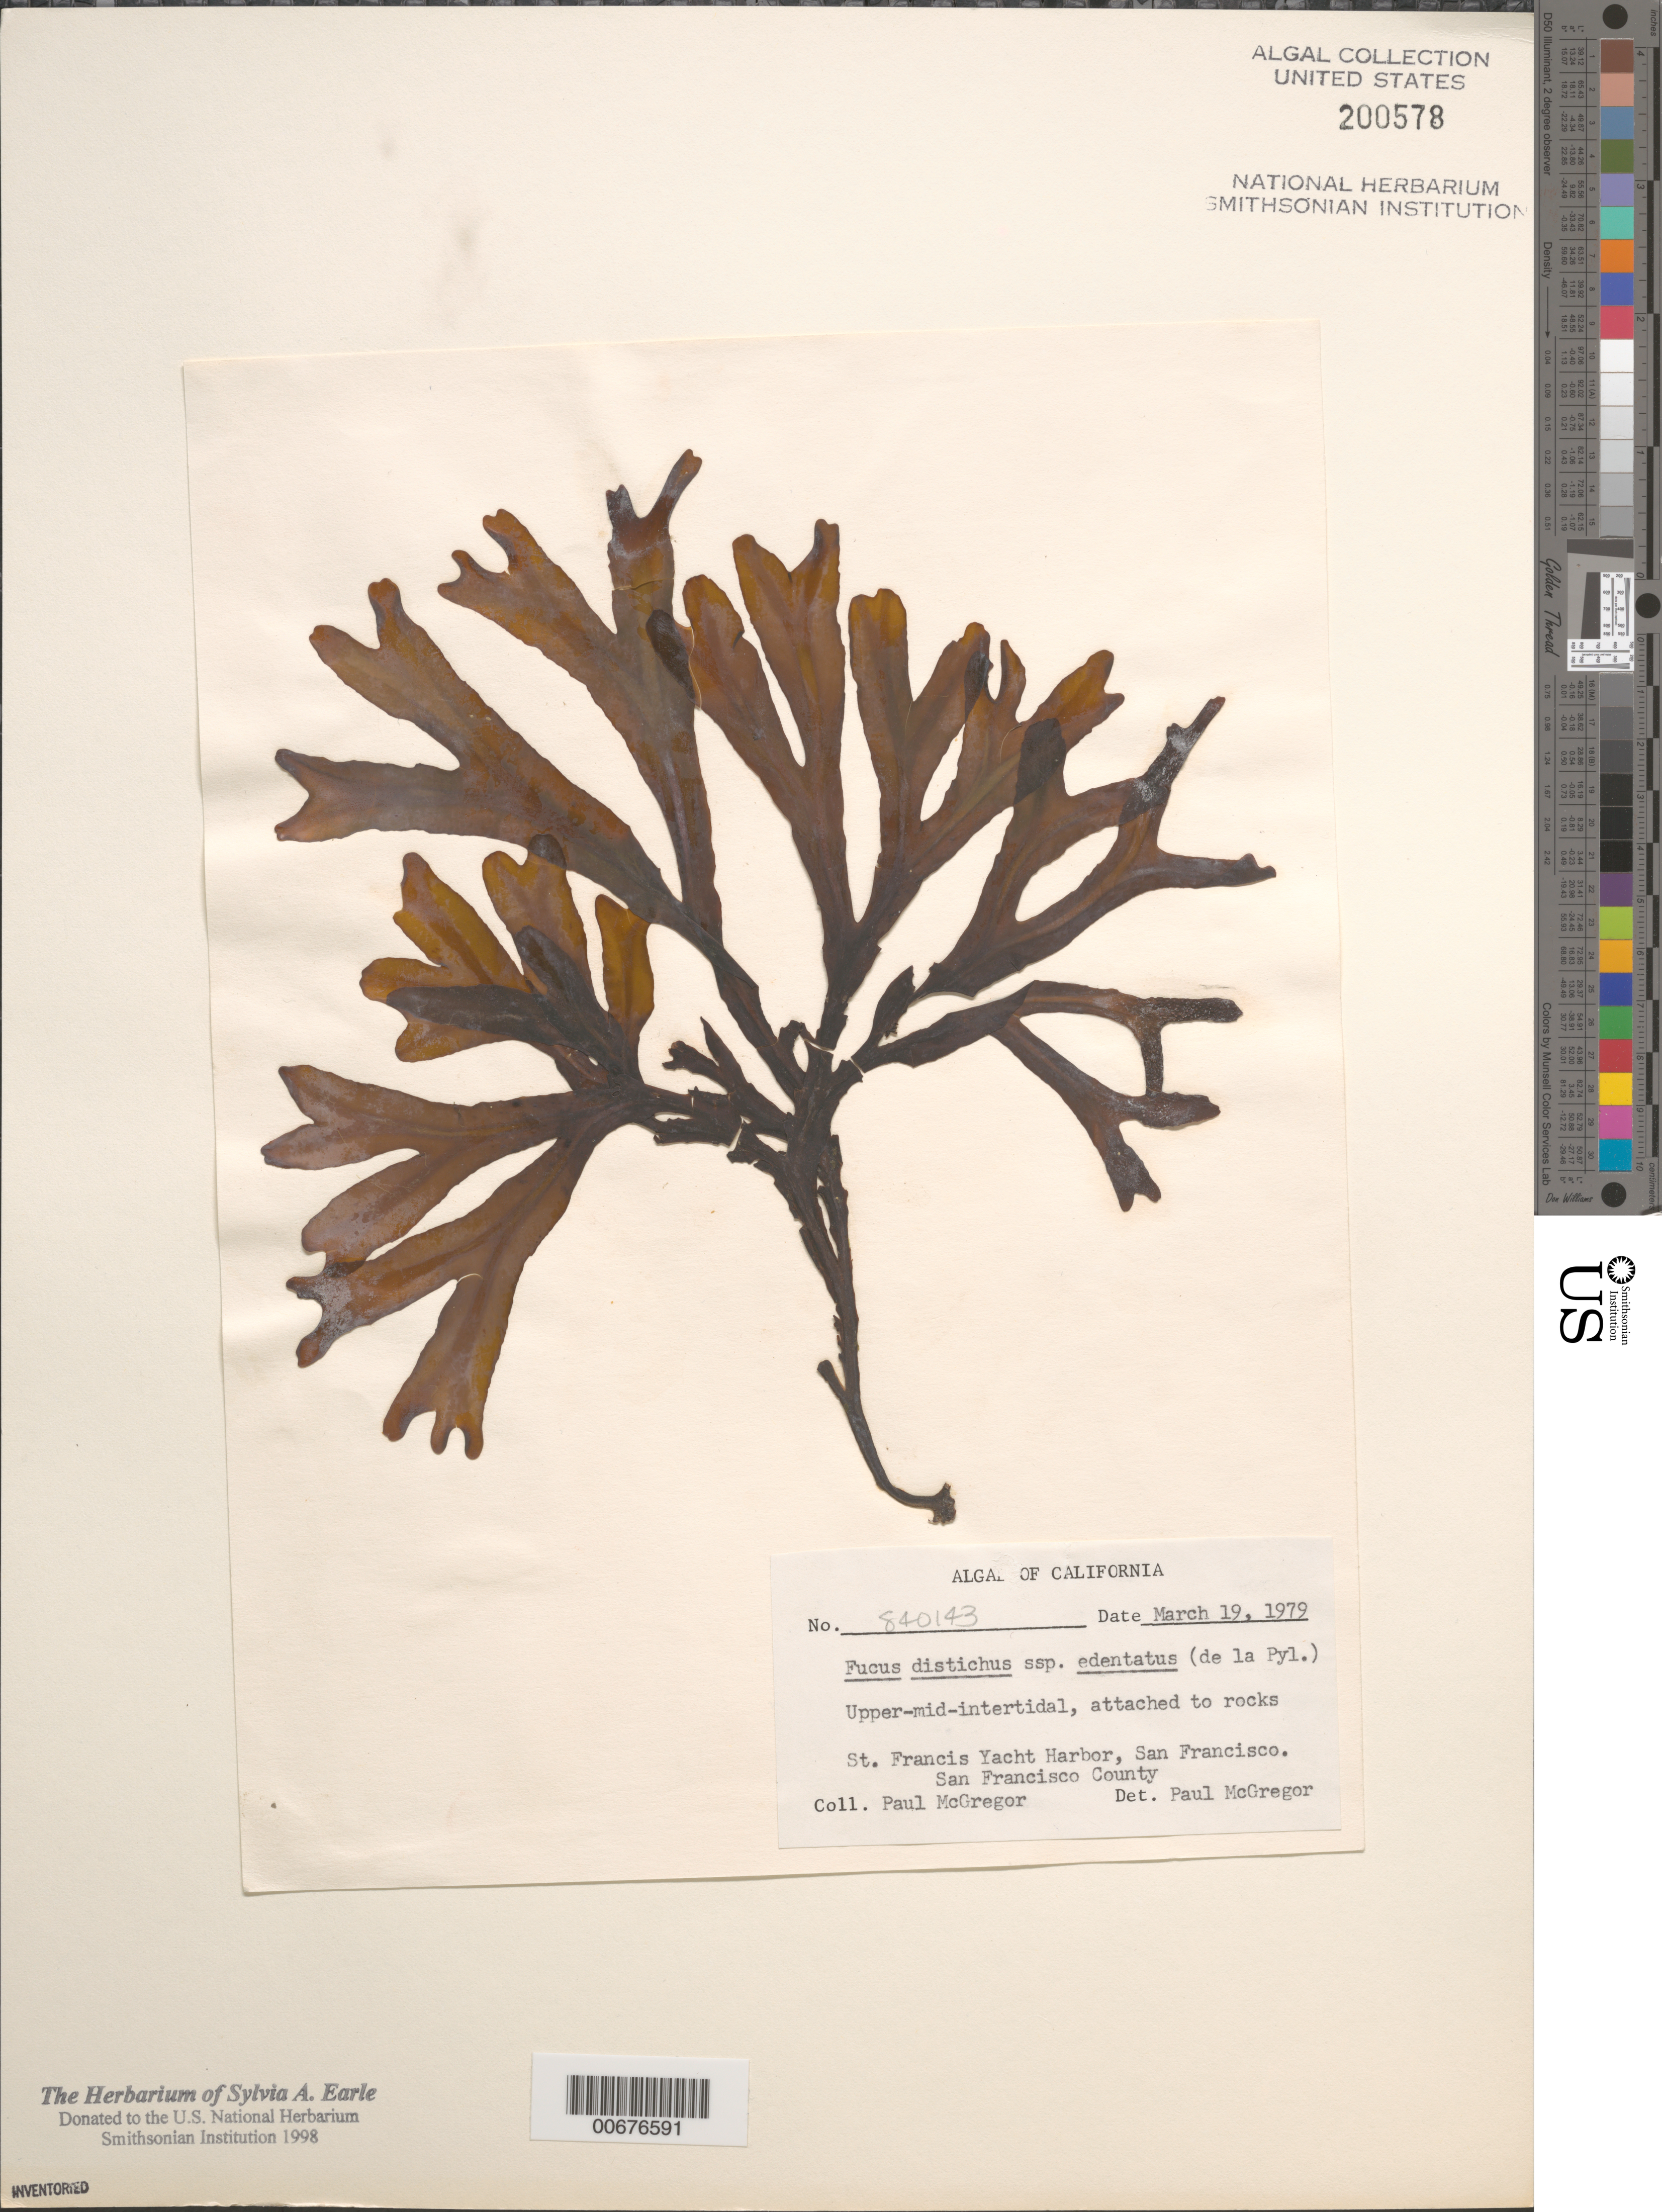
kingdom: Chromista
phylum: Ochrophyta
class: Phaeophyceae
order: Fucales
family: Fucaceae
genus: Fucus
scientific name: Fucus distichus subsp. edentatus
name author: (Bach. Pyl.) H.T. Powell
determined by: McGregor, Paul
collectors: P. McGregor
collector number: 840143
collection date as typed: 19 Mar 1979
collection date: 1979-03-19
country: United States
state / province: California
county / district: San Francisco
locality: San Francisco, St. Francis Yacht Harbor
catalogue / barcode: US 200578